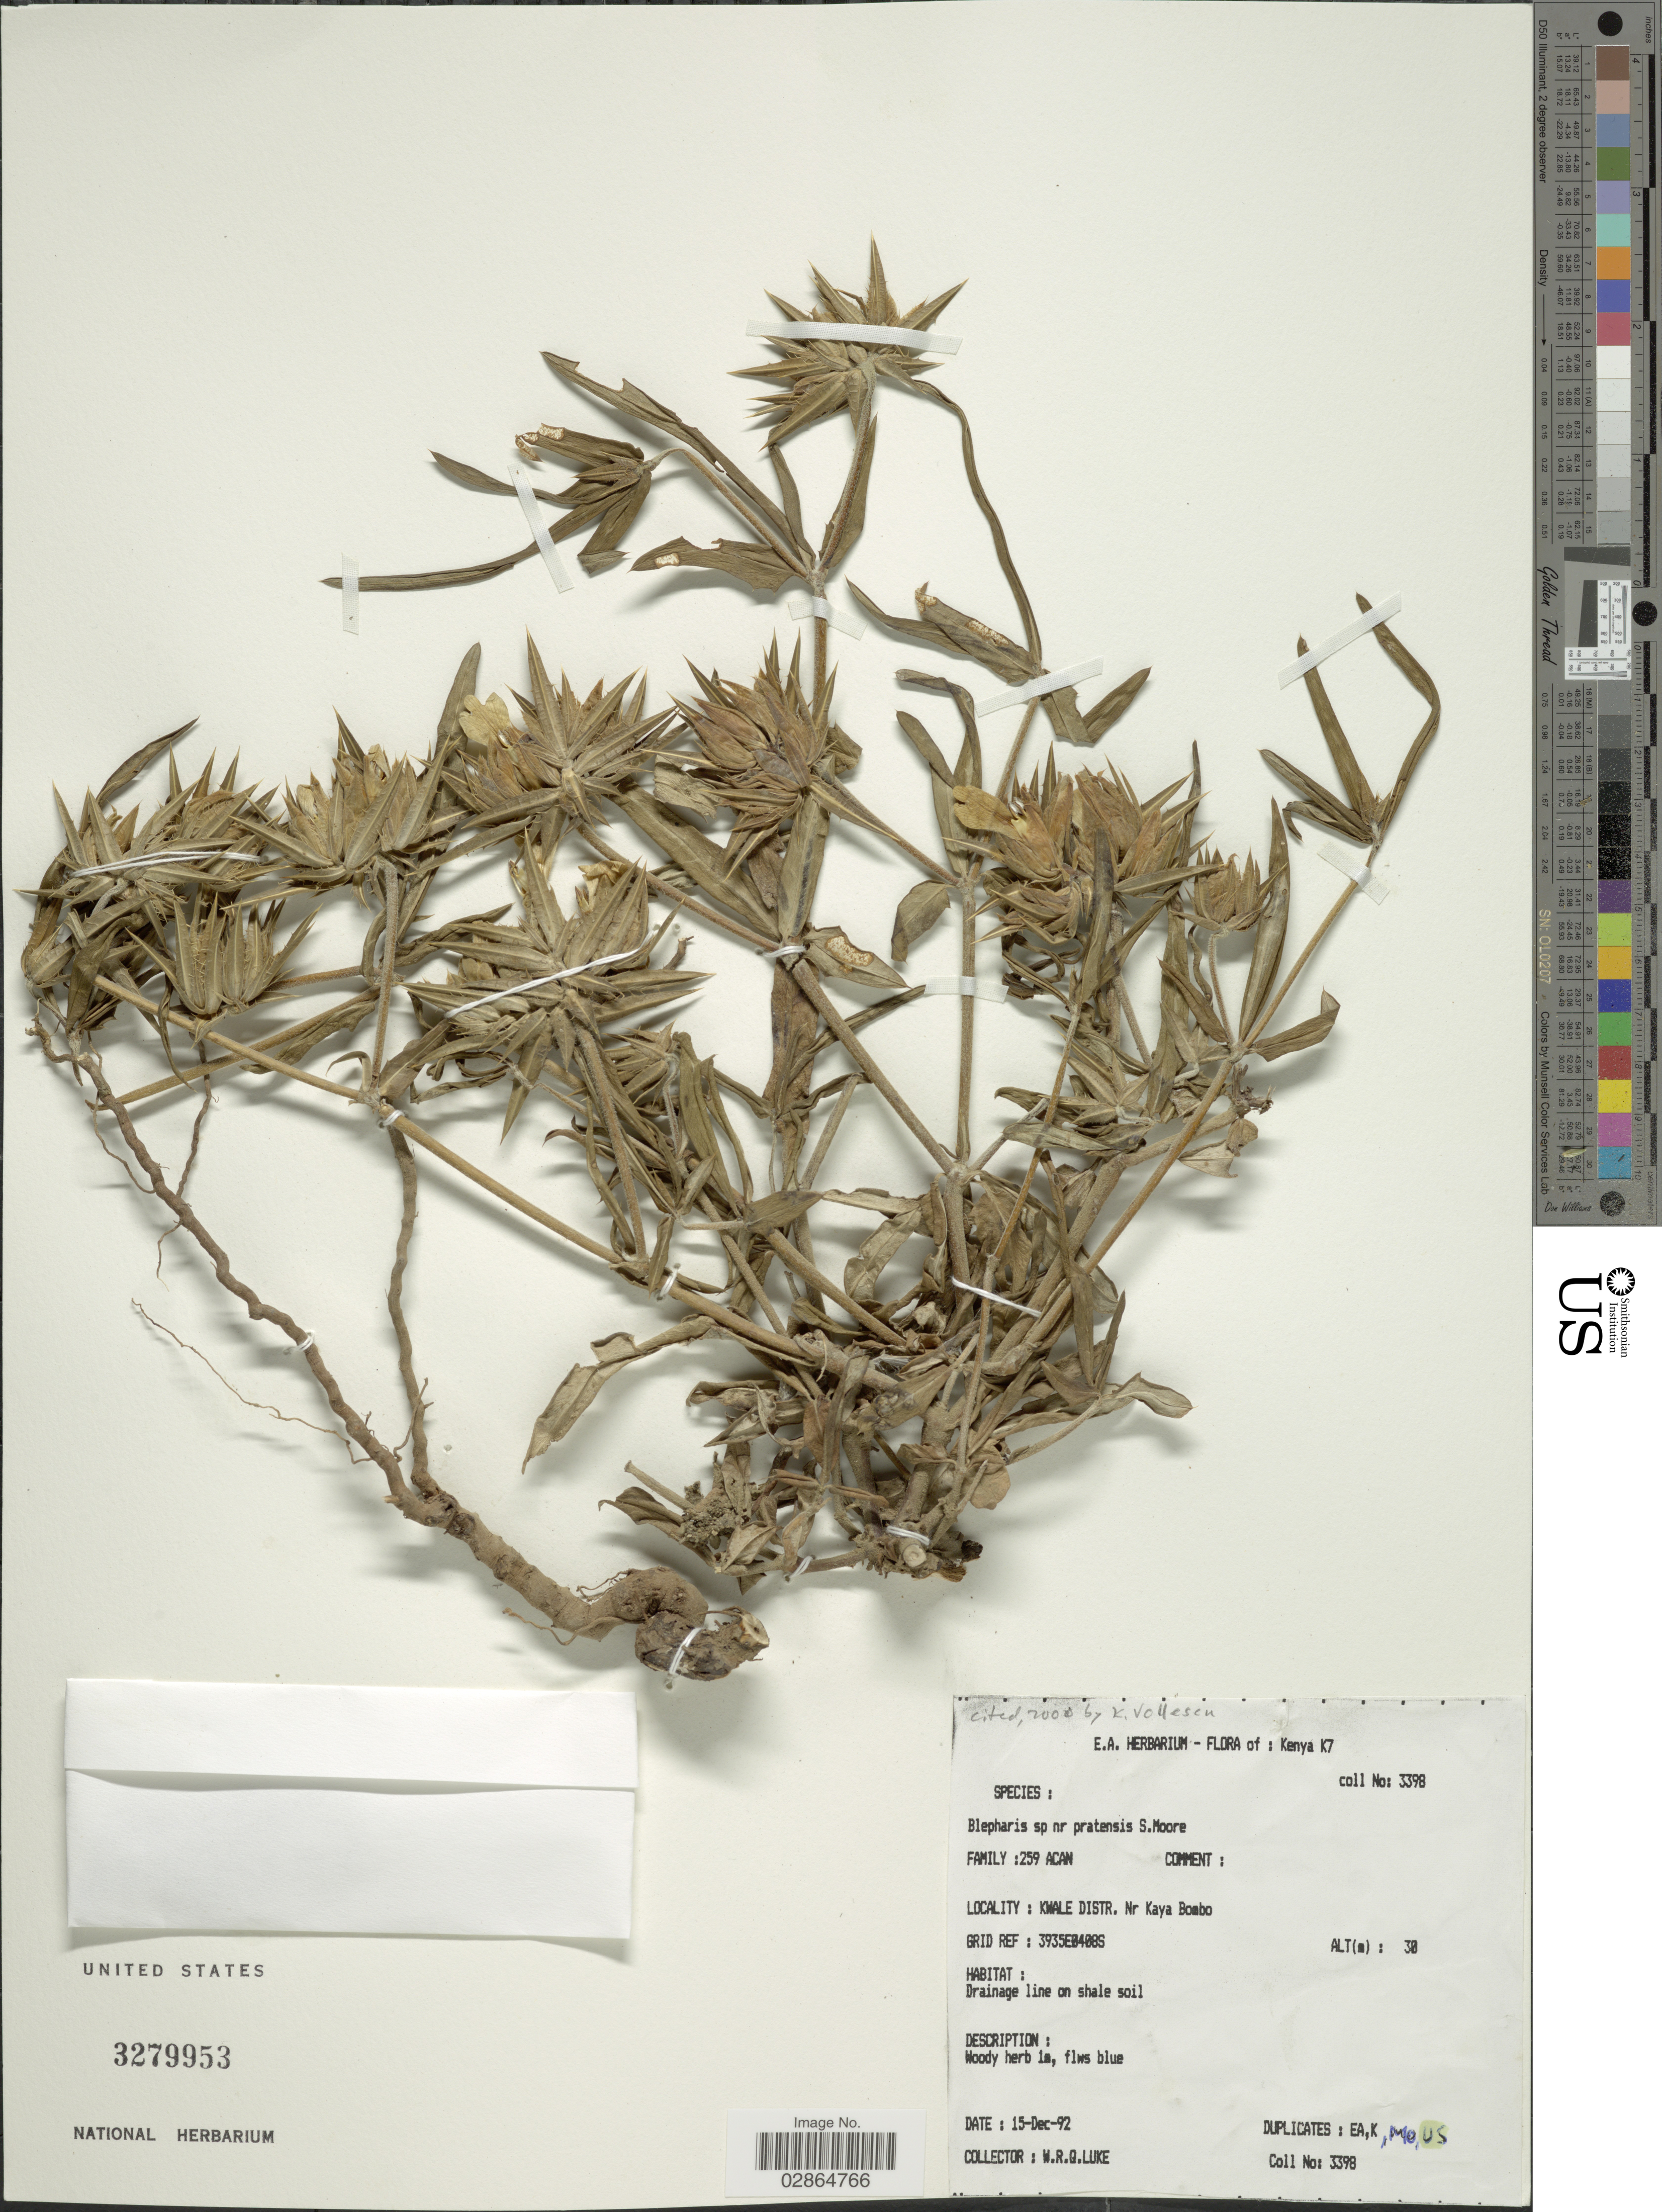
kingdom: Plantae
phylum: Tracheophyta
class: Magnoliopsida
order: Lamiales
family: Acanthaceae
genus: Blepharis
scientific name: Blepharis pratensis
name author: S. Moore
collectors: Q. Luke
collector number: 3398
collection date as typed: Transcribed d/m/y: 15/12/92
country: Kenya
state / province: Kwale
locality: Kwale Distr. Nr. Kaya Bombo.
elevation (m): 30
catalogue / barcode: US 3279953